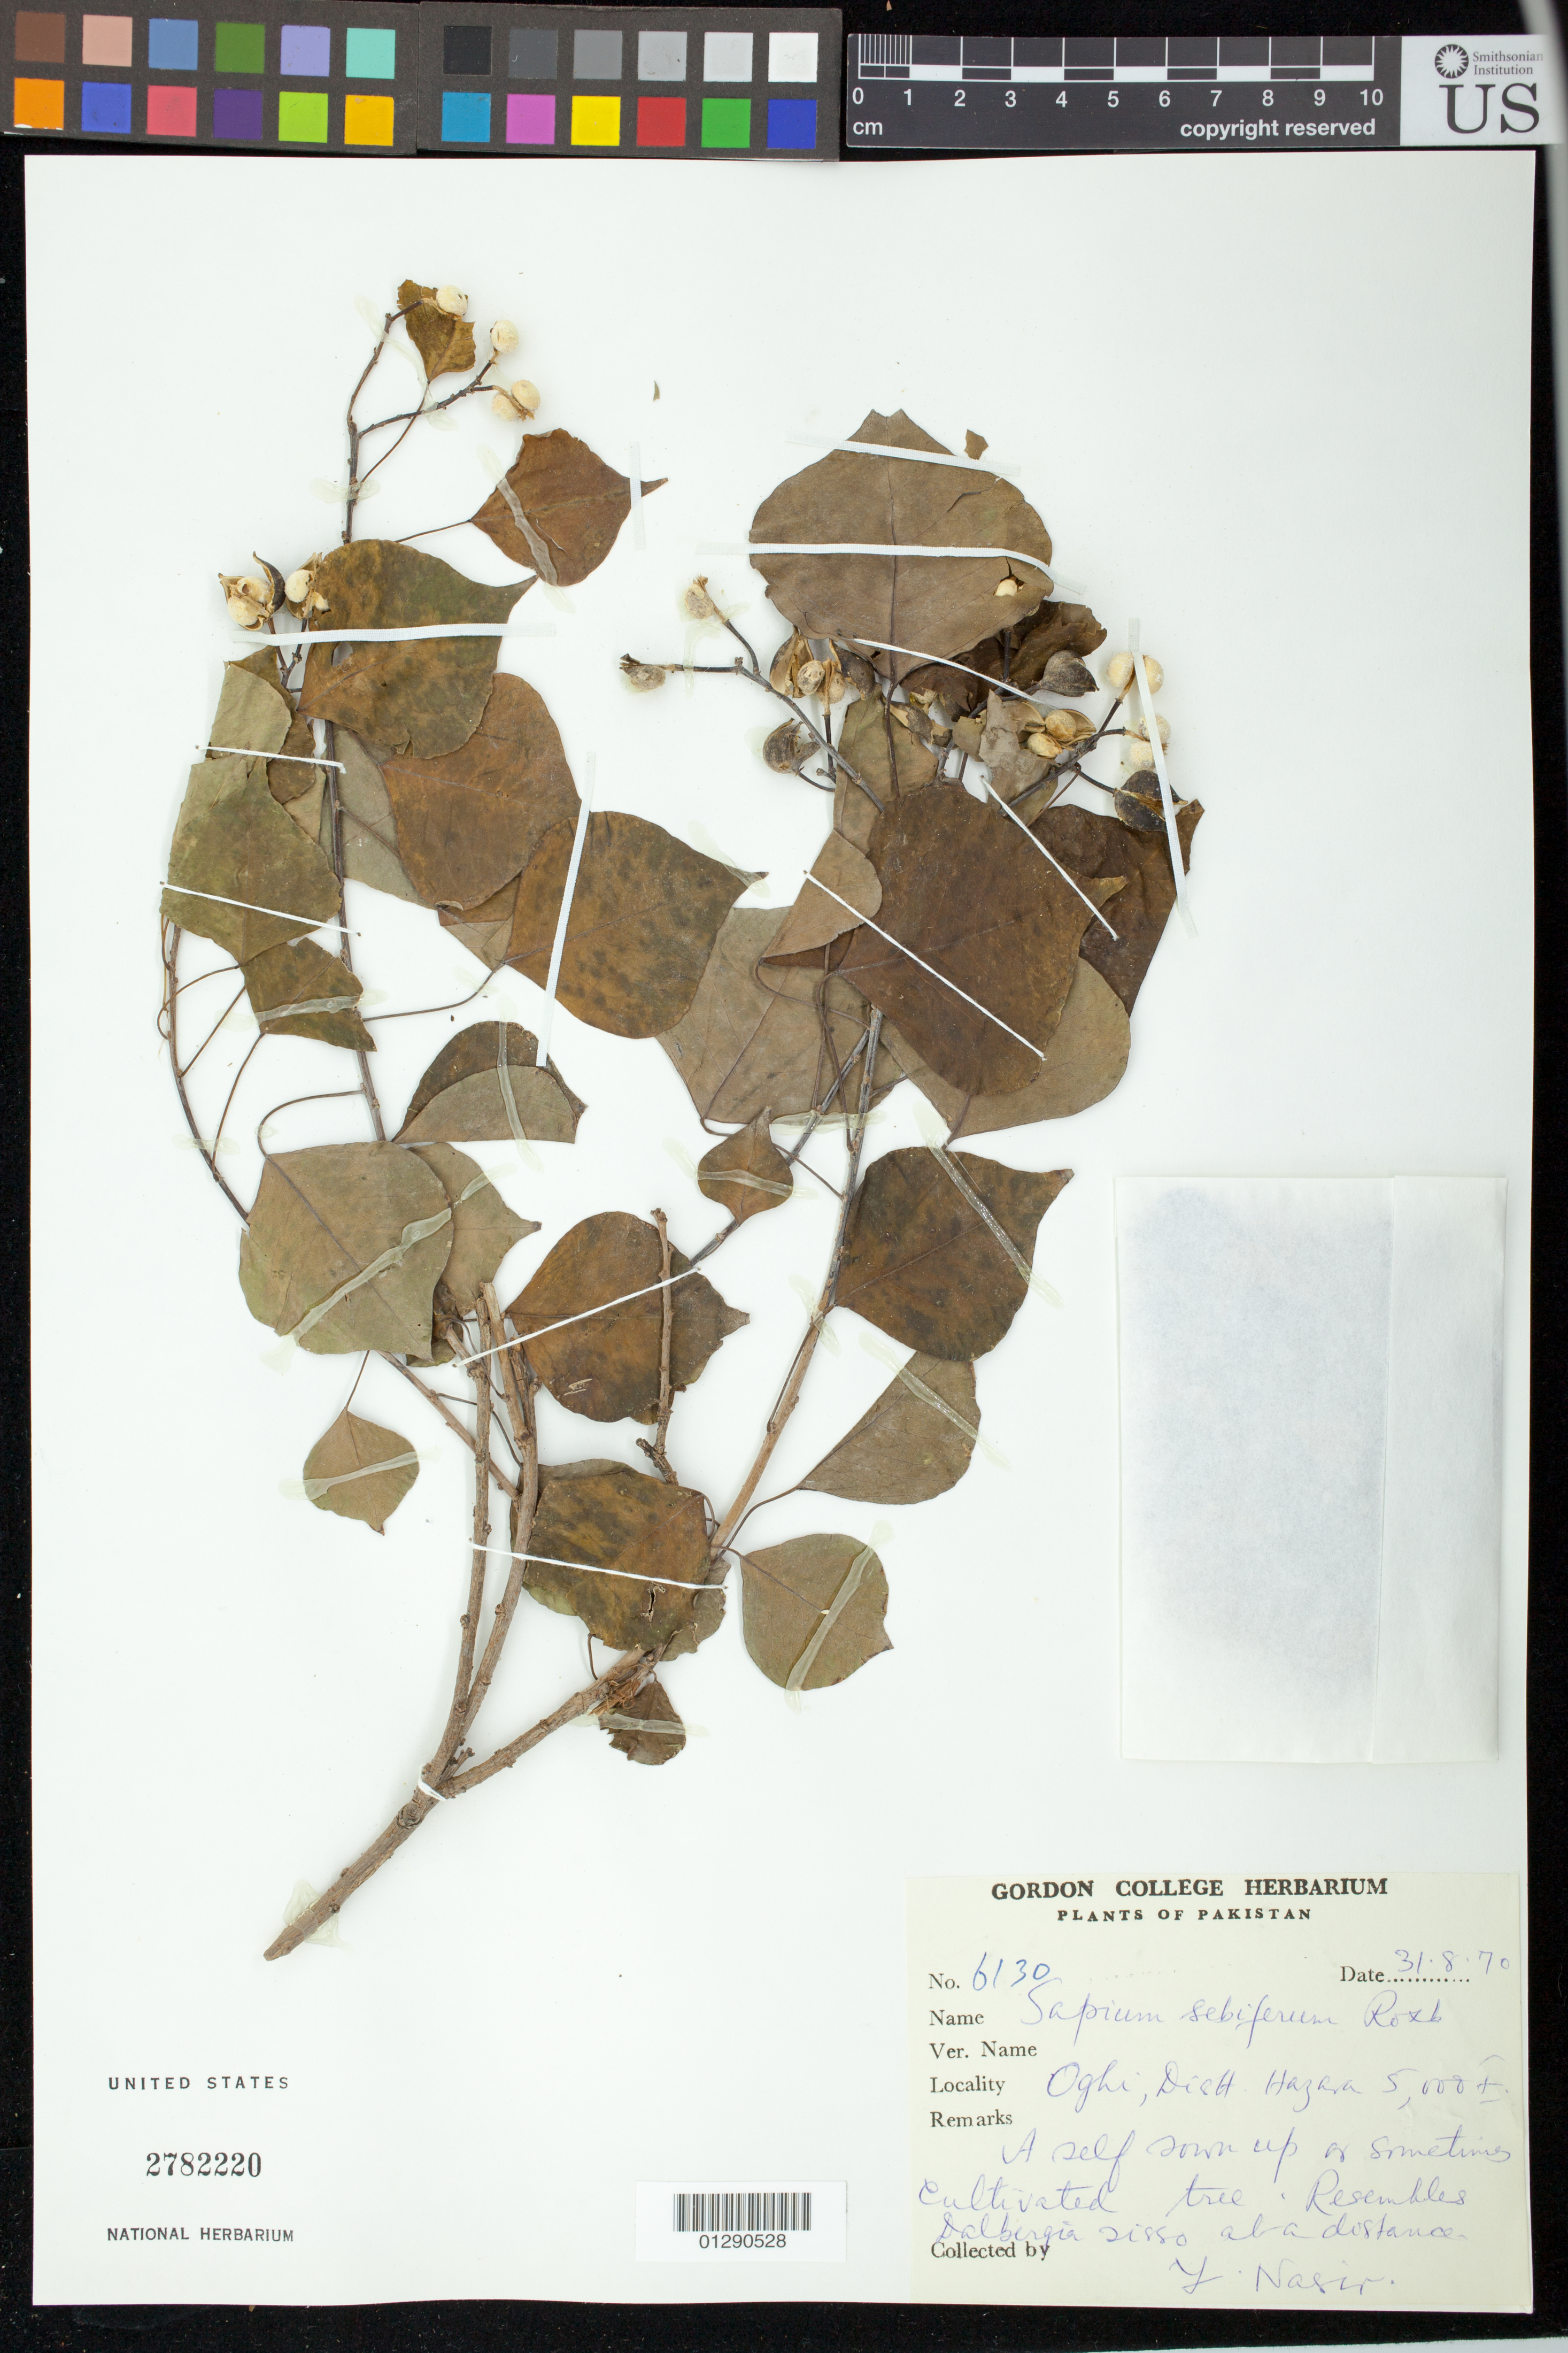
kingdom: Plantae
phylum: Tracheophyta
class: Magnoliopsida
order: Malpighiales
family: Euphorbiaceae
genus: Sapium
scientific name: Sapium sebiferum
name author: (L.) Roxb.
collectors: Y. Nasir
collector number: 6130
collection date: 1970-08-31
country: Pakistan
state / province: Khyber Pakhtunkhwa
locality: Oghi, Dist. Hazara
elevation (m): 1524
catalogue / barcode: US 2782220